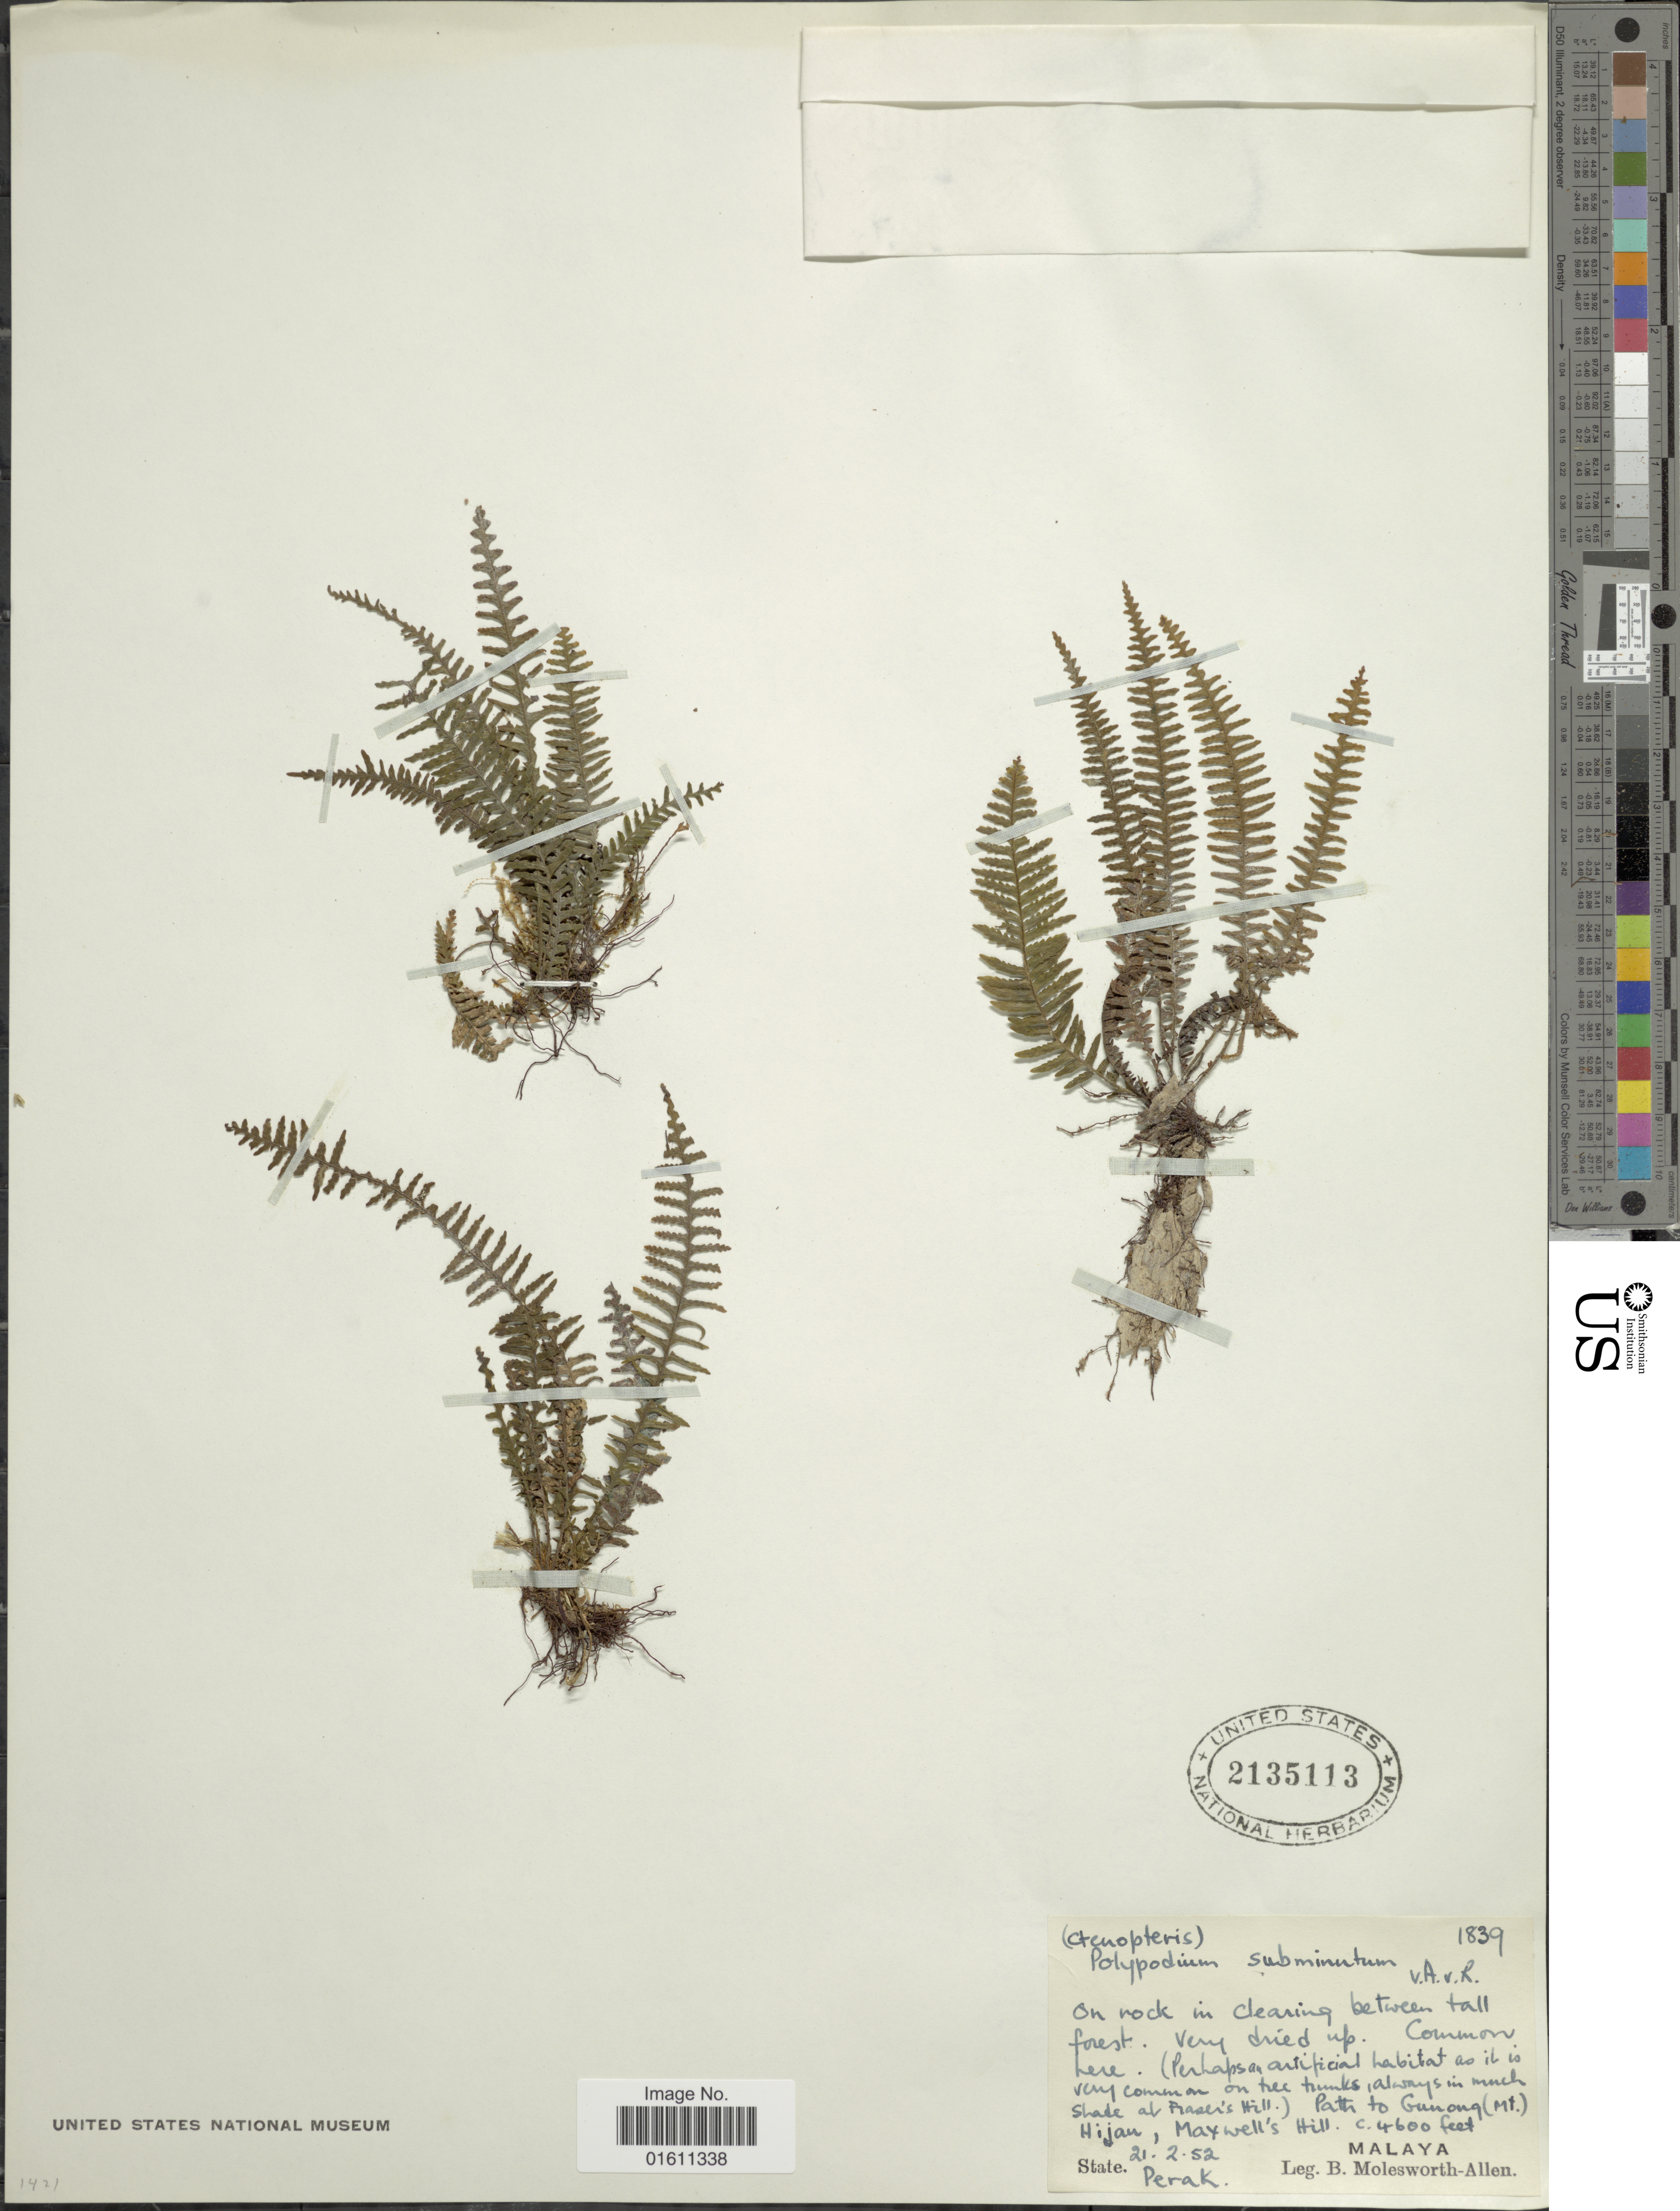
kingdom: Plantae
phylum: Tracheophyta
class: Polypodiopsida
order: Polypodiales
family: Polypodiaceae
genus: Tomophyllum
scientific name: Tomophyllum subminutum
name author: (Alderw.) Parris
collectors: B. E. G. Molesworth-Allen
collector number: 1839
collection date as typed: Transcribed d/m/y: 21/2/52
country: Malaysia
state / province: Perak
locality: Path to Gunong (Mt.) Hijan, Maxwell's Hill. Malaya, State. Perak.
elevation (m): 1402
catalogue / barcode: US 2135113